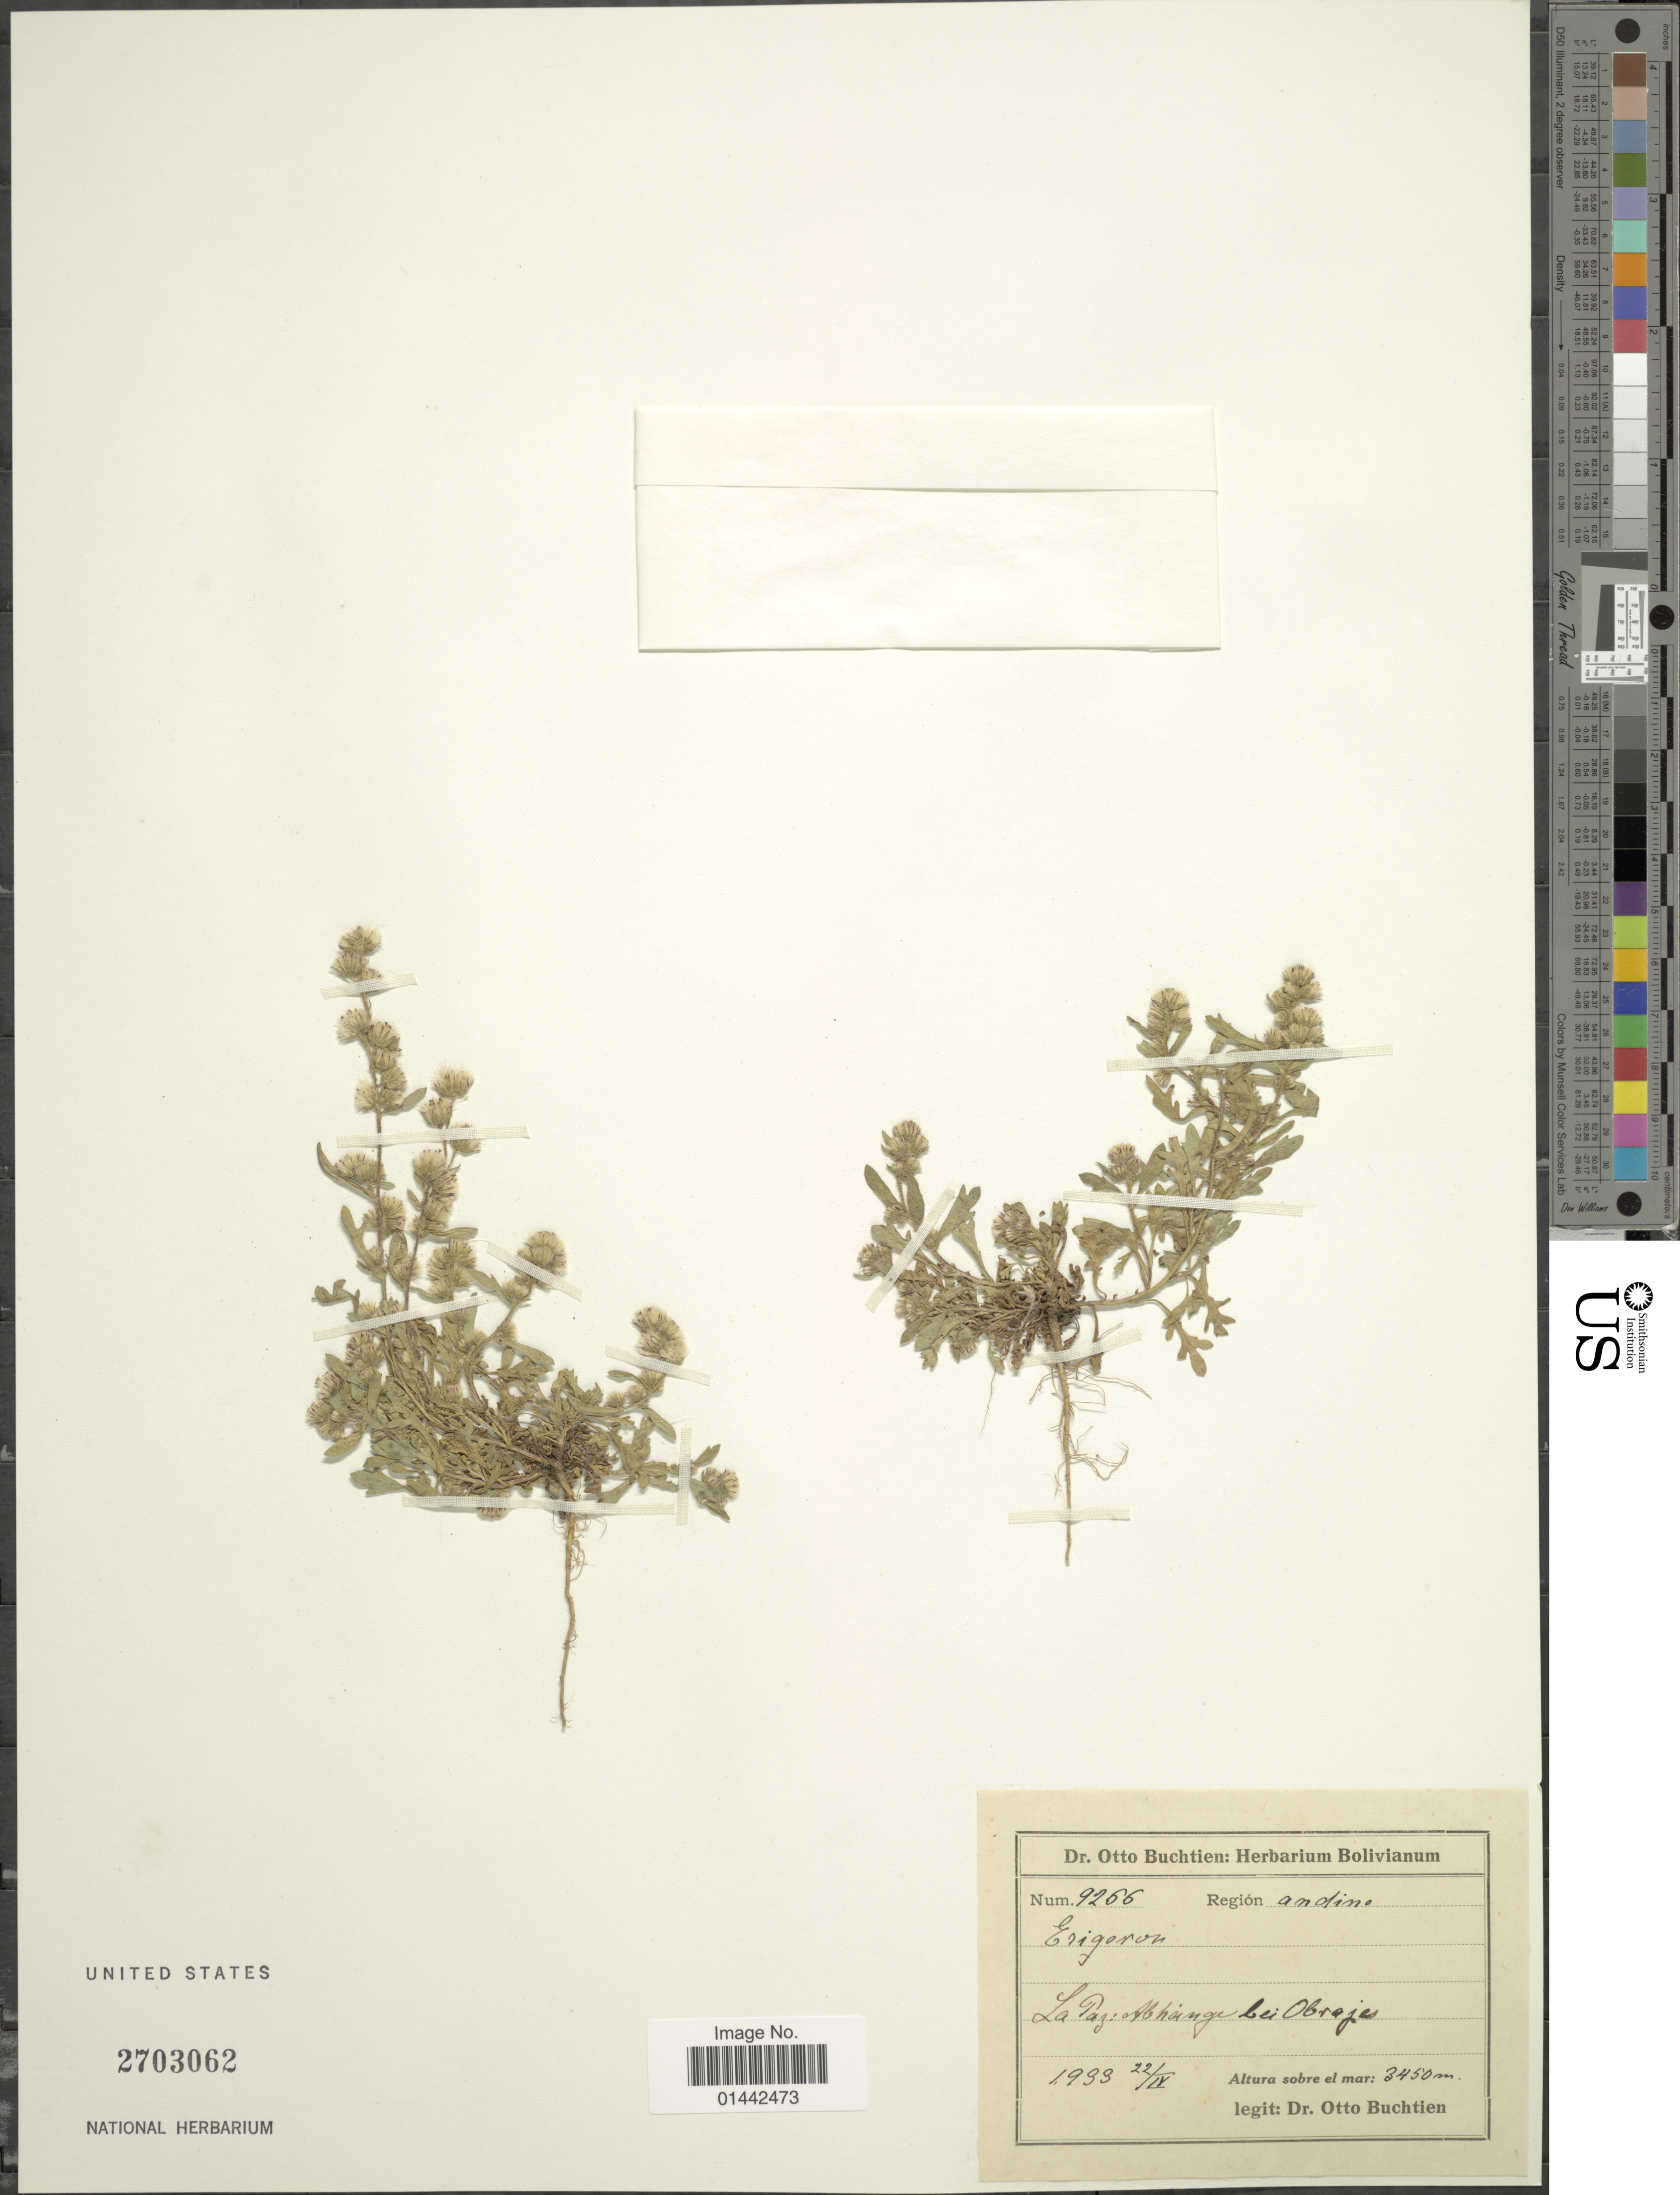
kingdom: Plantae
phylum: Tracheophyta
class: Magnoliopsida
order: Asterales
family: Asteraceae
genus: Erigeron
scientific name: Erigeron sp.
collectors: O. Buchtien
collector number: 9266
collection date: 1933-09-22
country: Bolivia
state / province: La Paz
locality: Abhange bei Obrajes, region andine.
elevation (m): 3450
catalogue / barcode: US 2703062